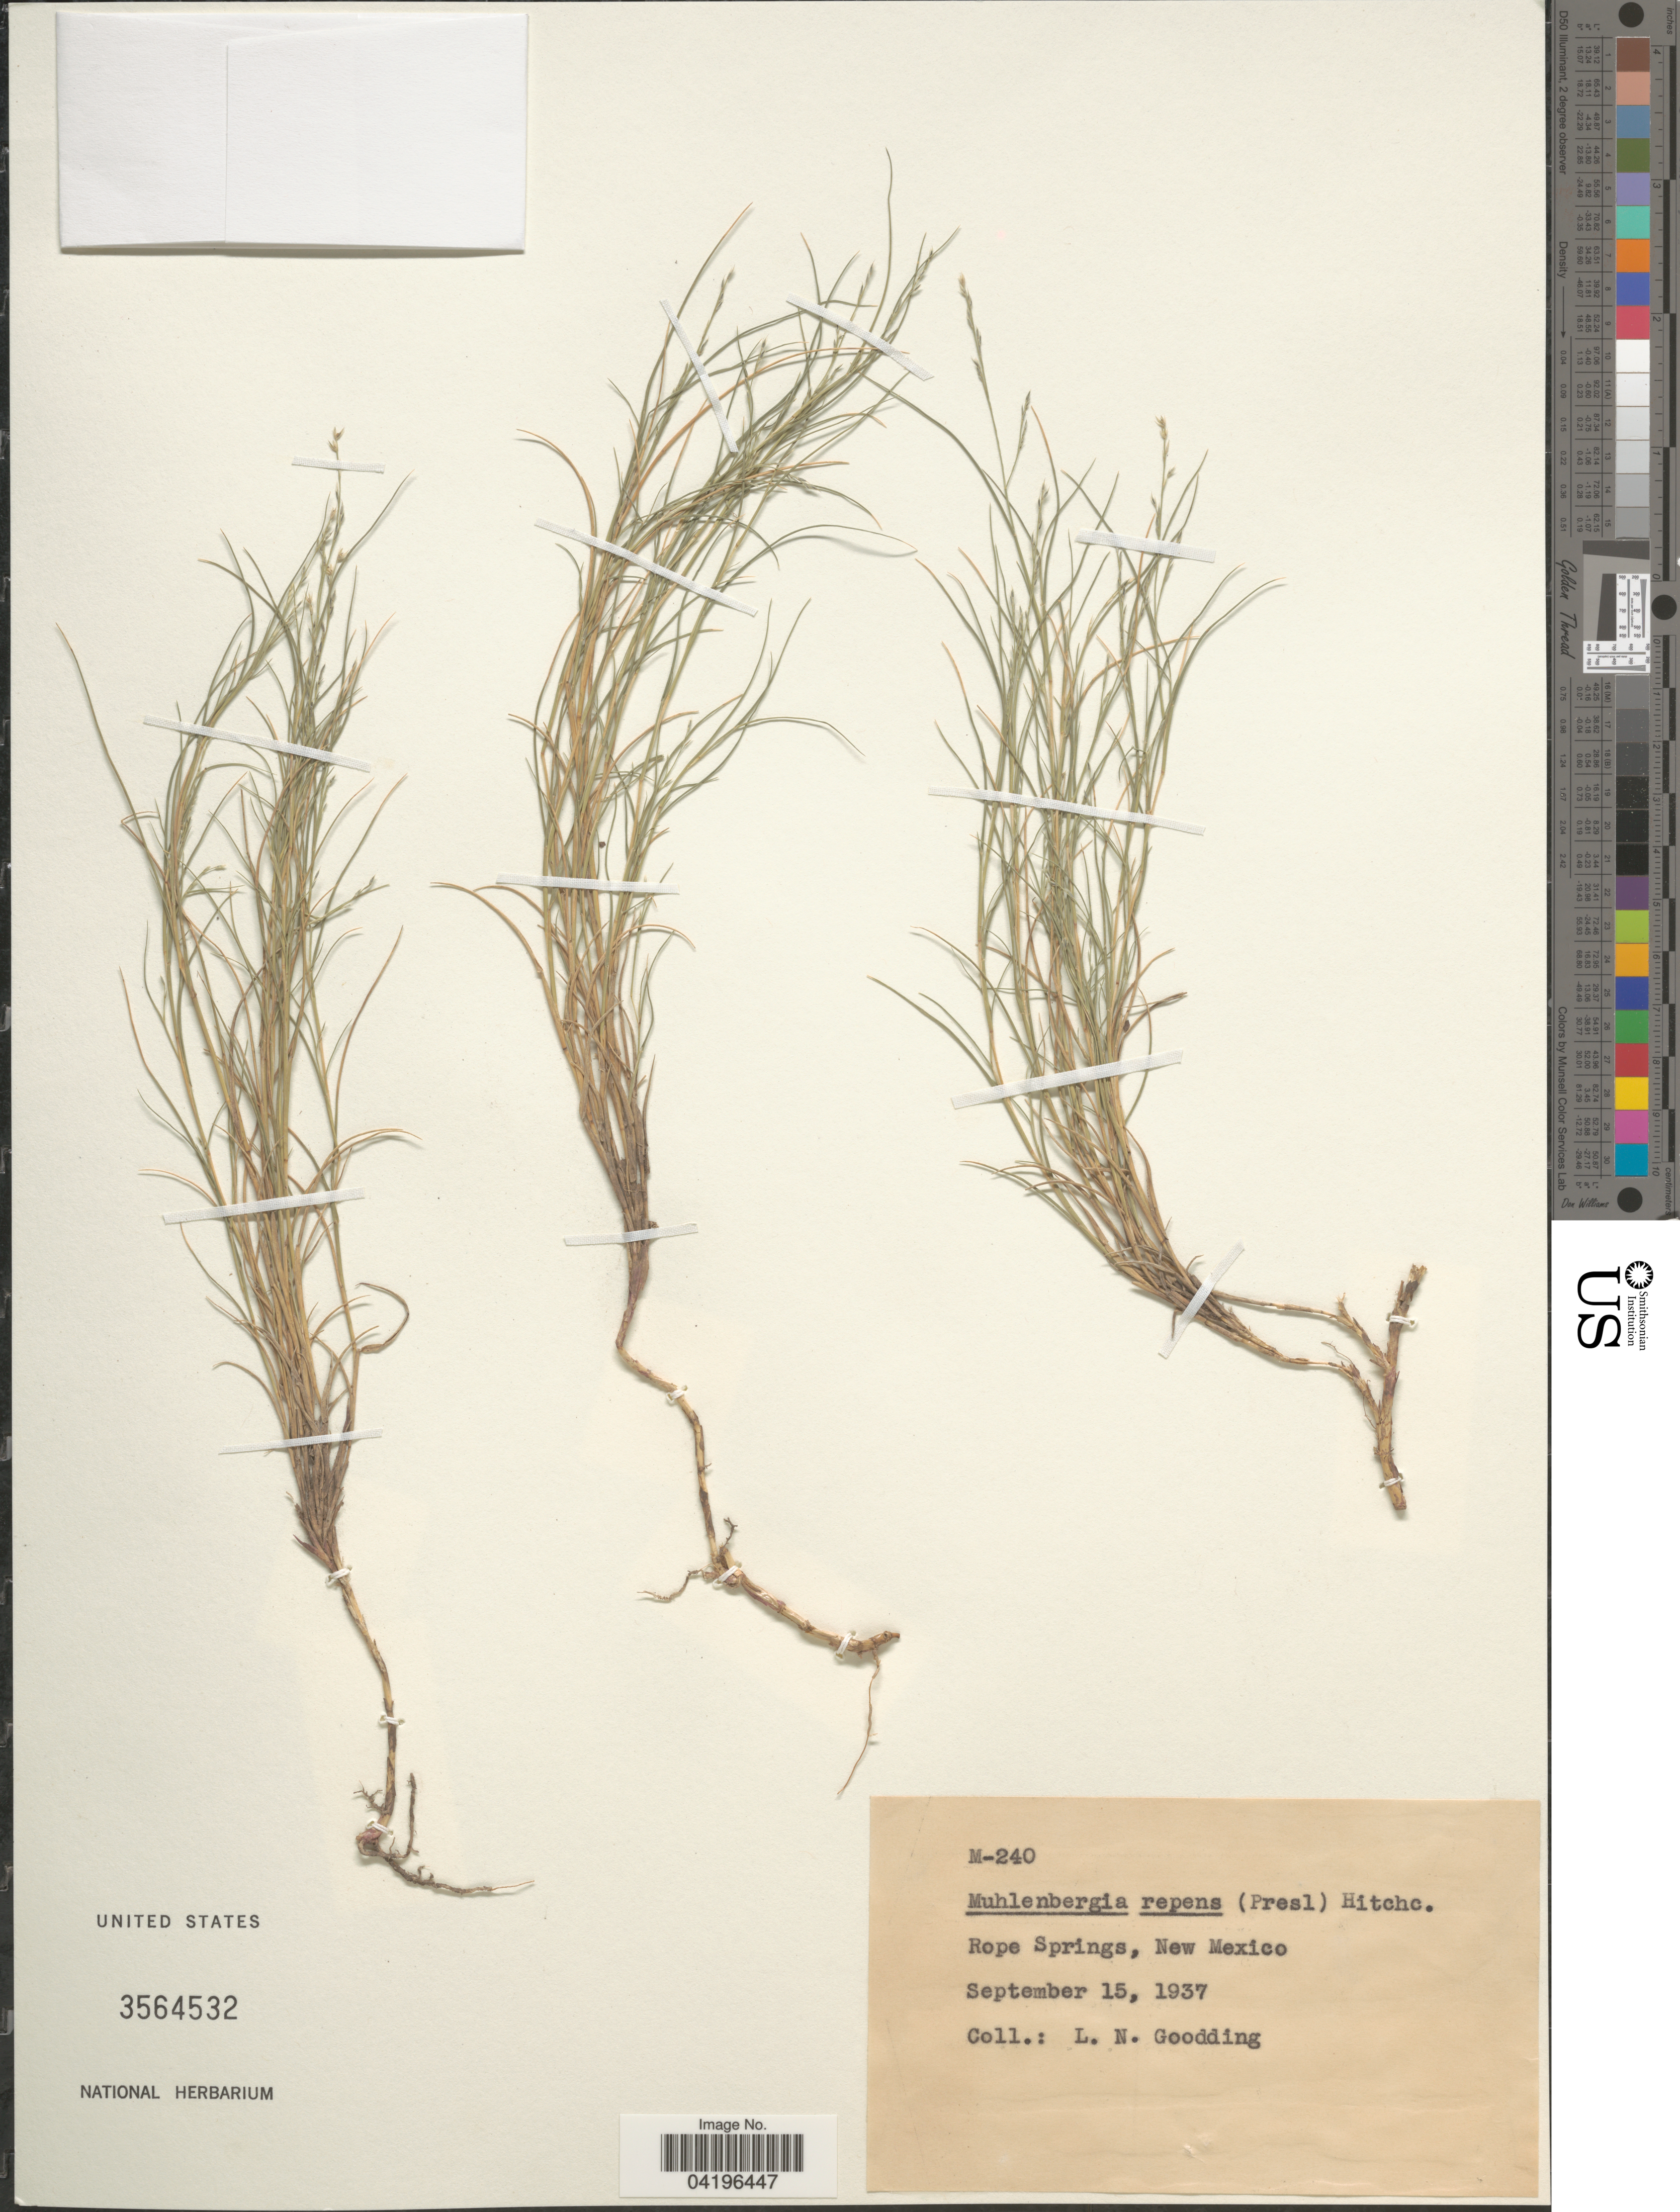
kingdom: Plantae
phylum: Tracheophyta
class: Liliopsida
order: Poales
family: Poaceae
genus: Muhlenbergia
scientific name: Muhlenbergia repens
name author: (J. Presl) Hitchc.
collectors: L. N. Goodding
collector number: M-240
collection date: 1937-09-15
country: United States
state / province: New Mexico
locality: Rope Springs.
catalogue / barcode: US 3564532